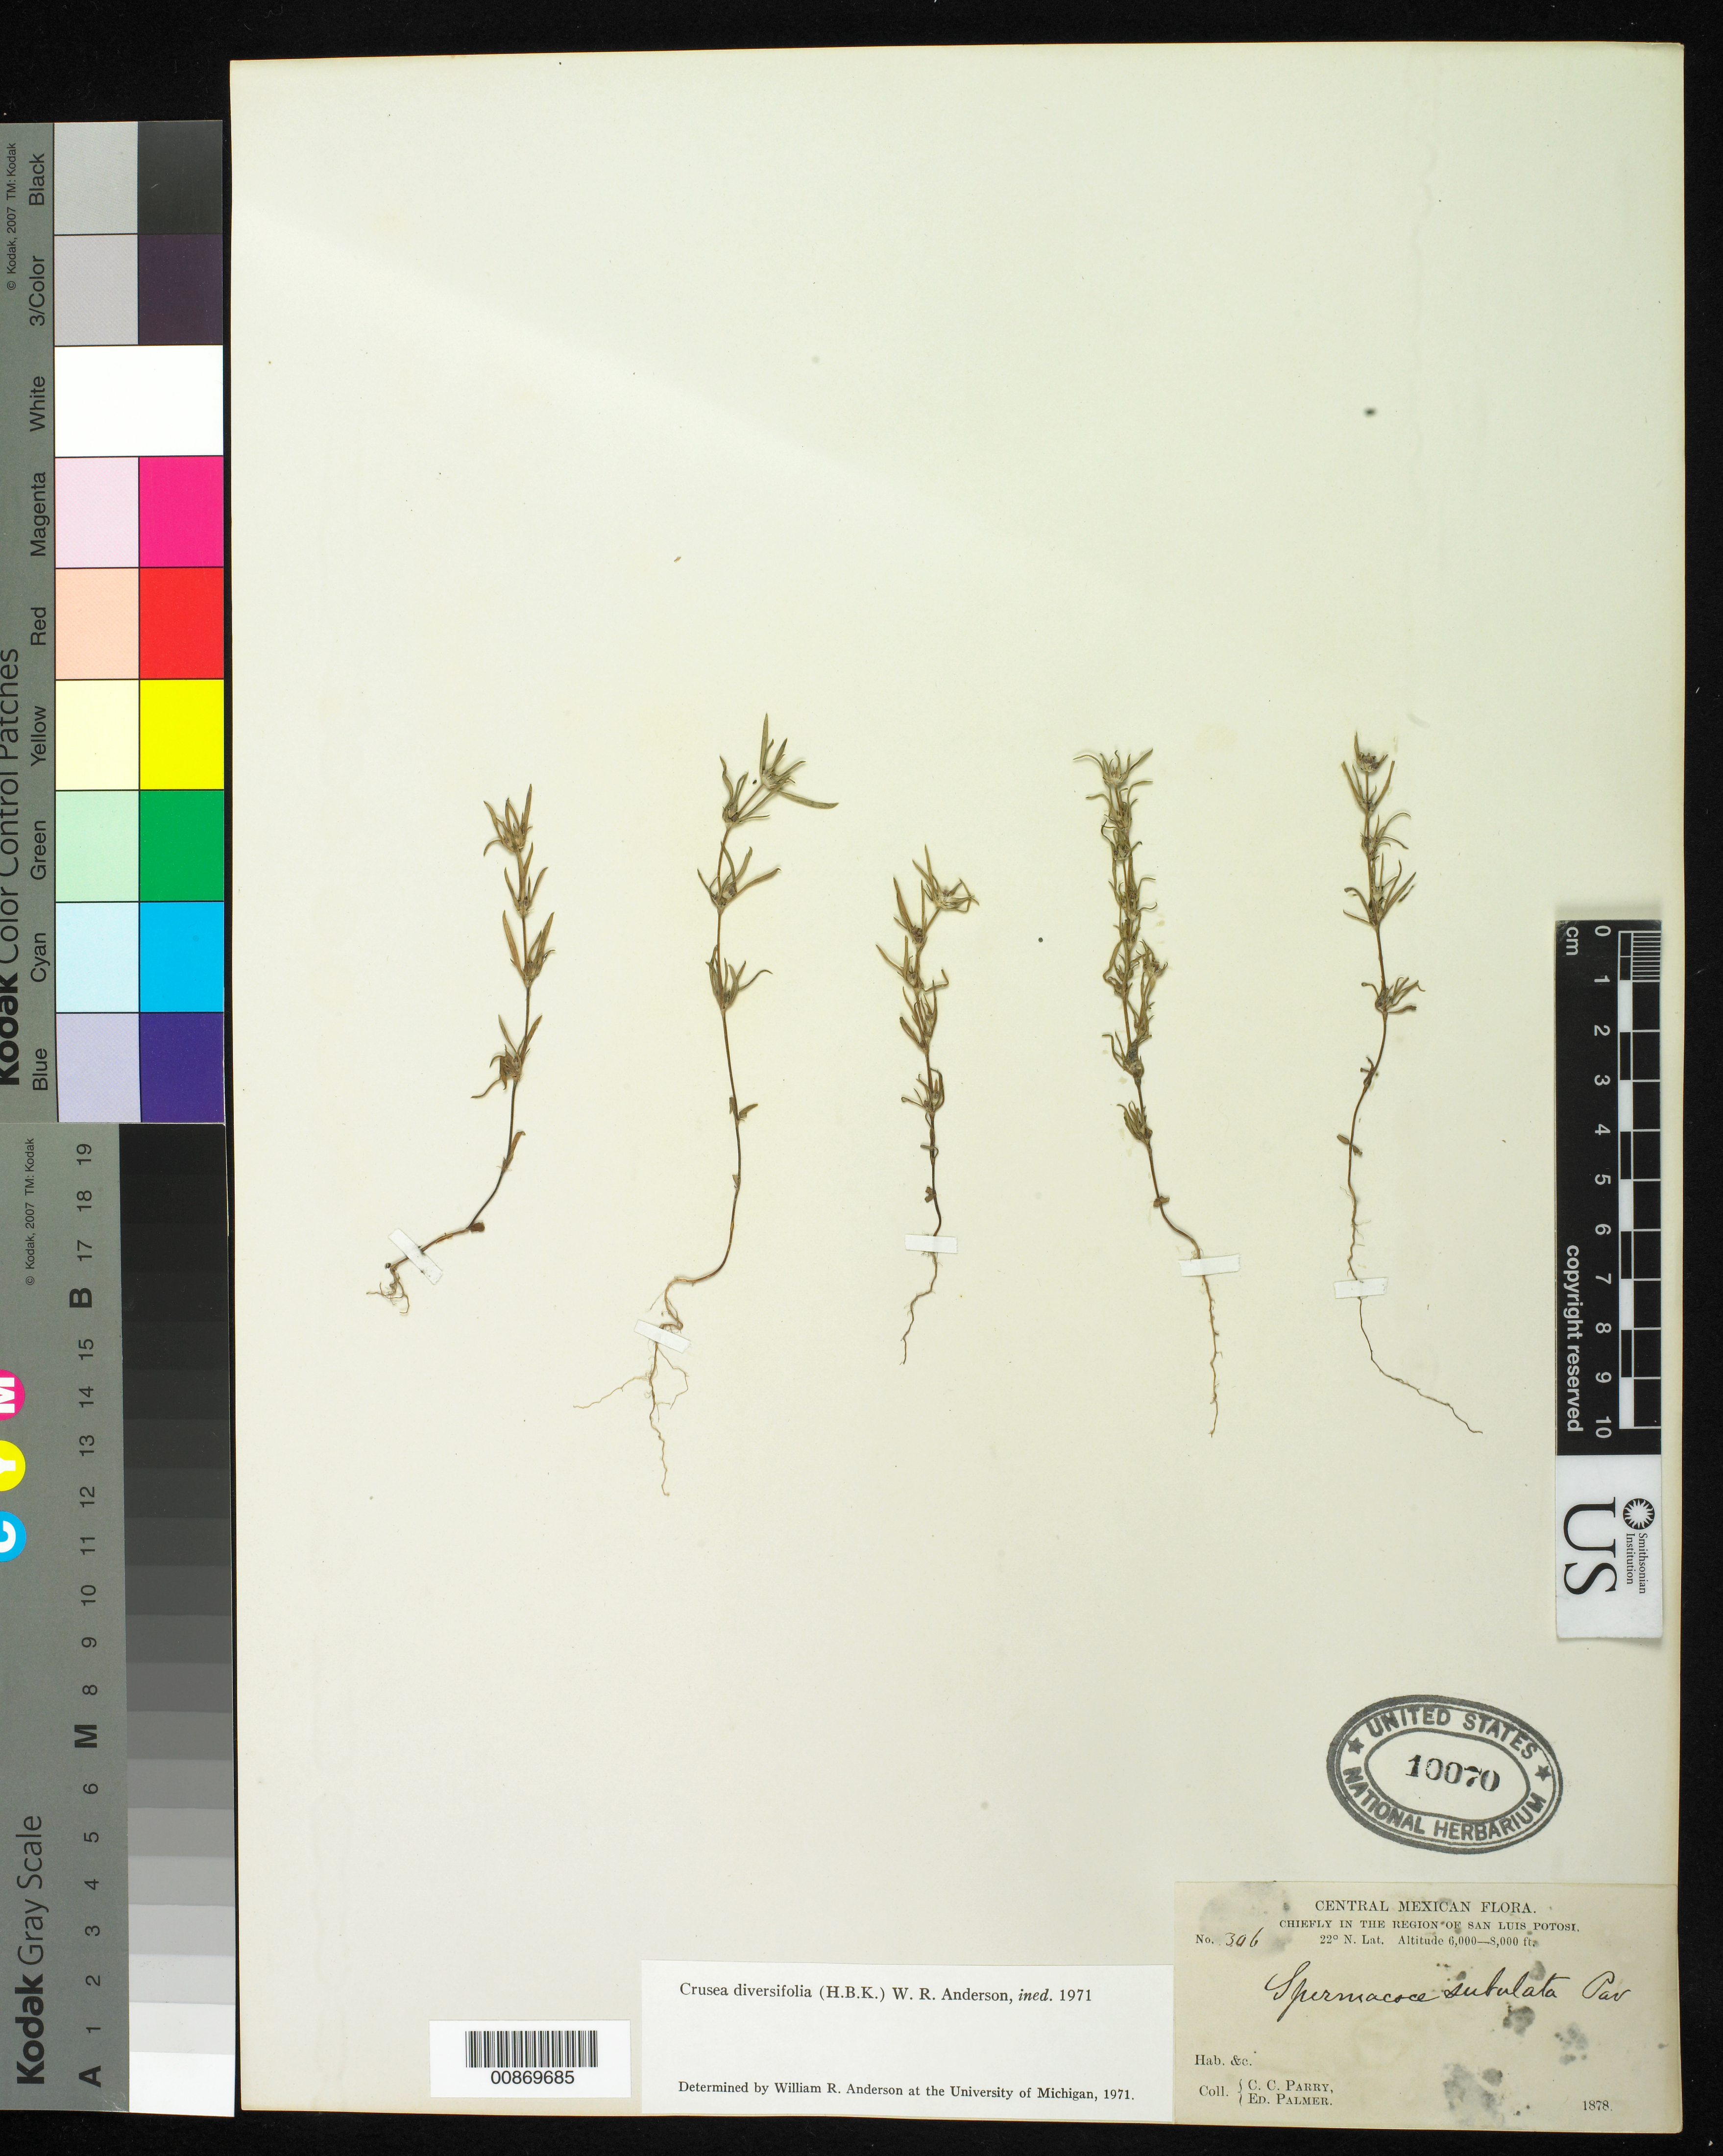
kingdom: Plantae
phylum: Tracheophyta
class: Magnoliopsida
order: Gentianales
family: Rubiaceae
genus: Crusea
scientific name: Crusea diversifolia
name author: (Kunth) W.R. Anderson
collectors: C. C. Parry & E. Palmer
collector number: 306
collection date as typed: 1878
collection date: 1878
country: Mexico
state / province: San Luis Potosí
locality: Chiefly in the region of San Luis Potosí.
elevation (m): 1829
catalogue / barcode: US 10070